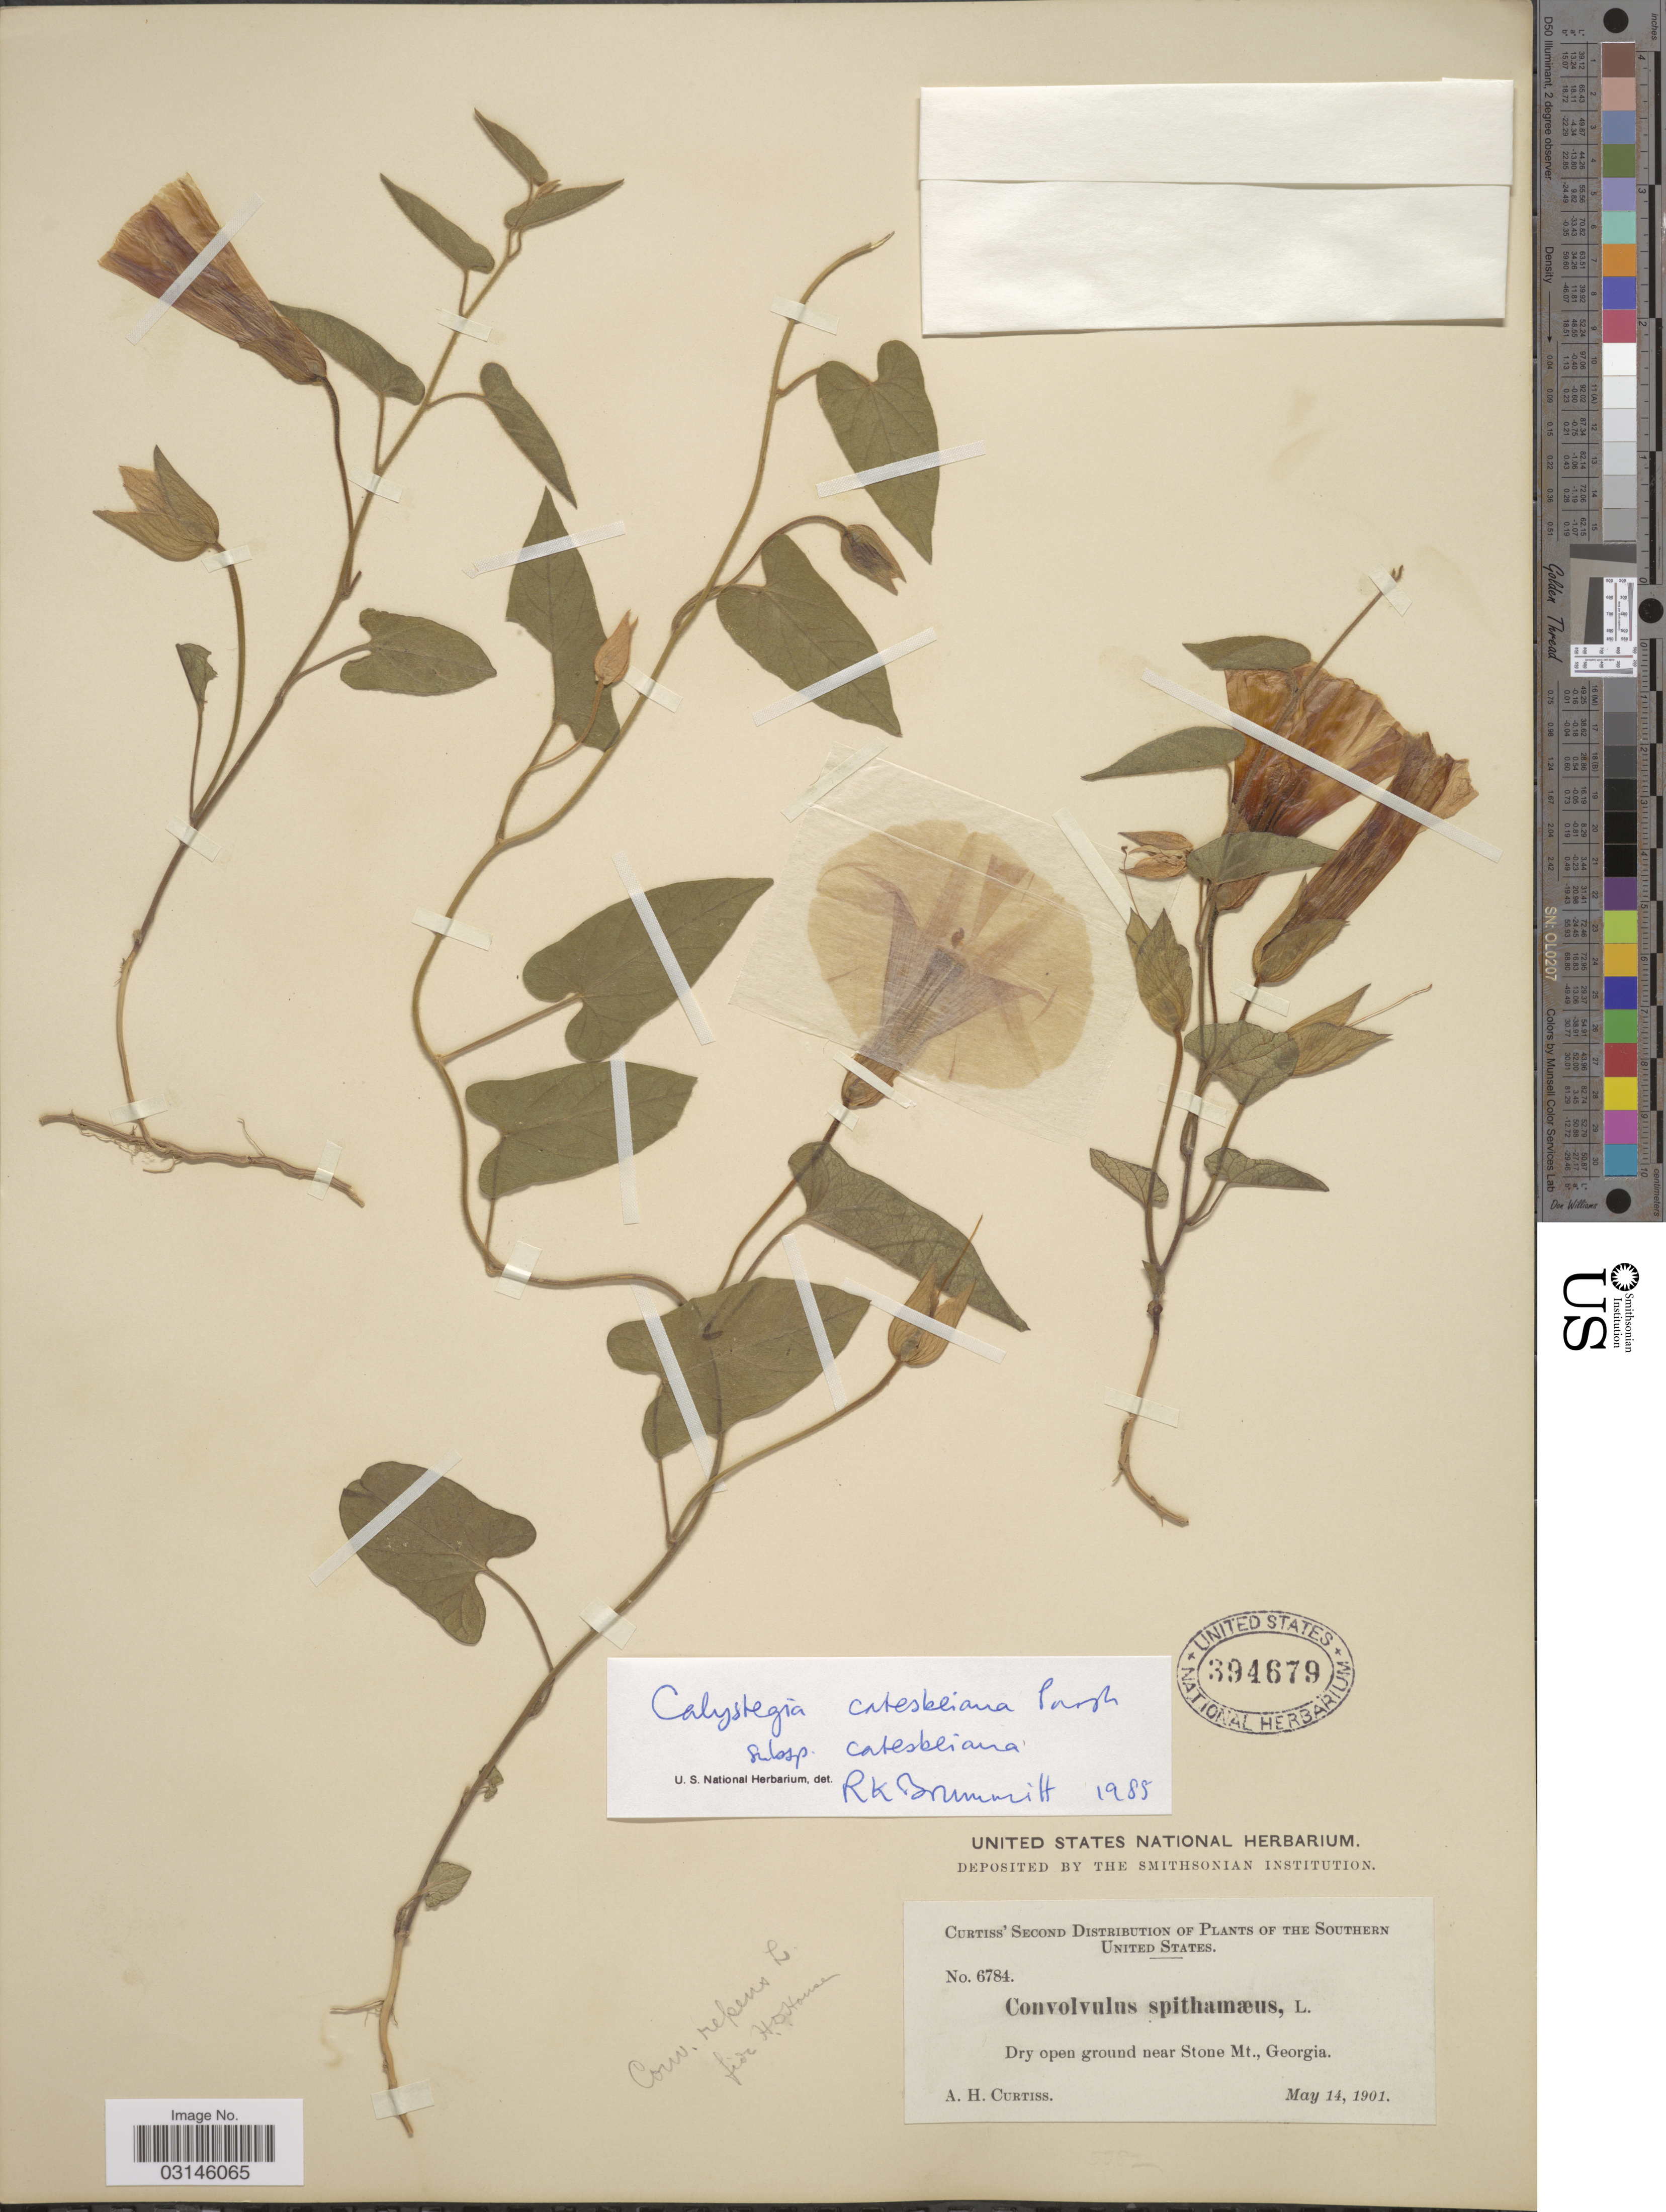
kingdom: Plantae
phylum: Tracheophyta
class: Magnoliopsida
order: Solanales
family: Convolvulaceae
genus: Calystegia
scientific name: Calystegia catesbeiana subsp. catesbeiana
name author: Brummitt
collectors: A. H. Curtiss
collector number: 6784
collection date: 1901-05-14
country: United States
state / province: Georgia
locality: Dry open ground near Stone Mt.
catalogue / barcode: US 394679